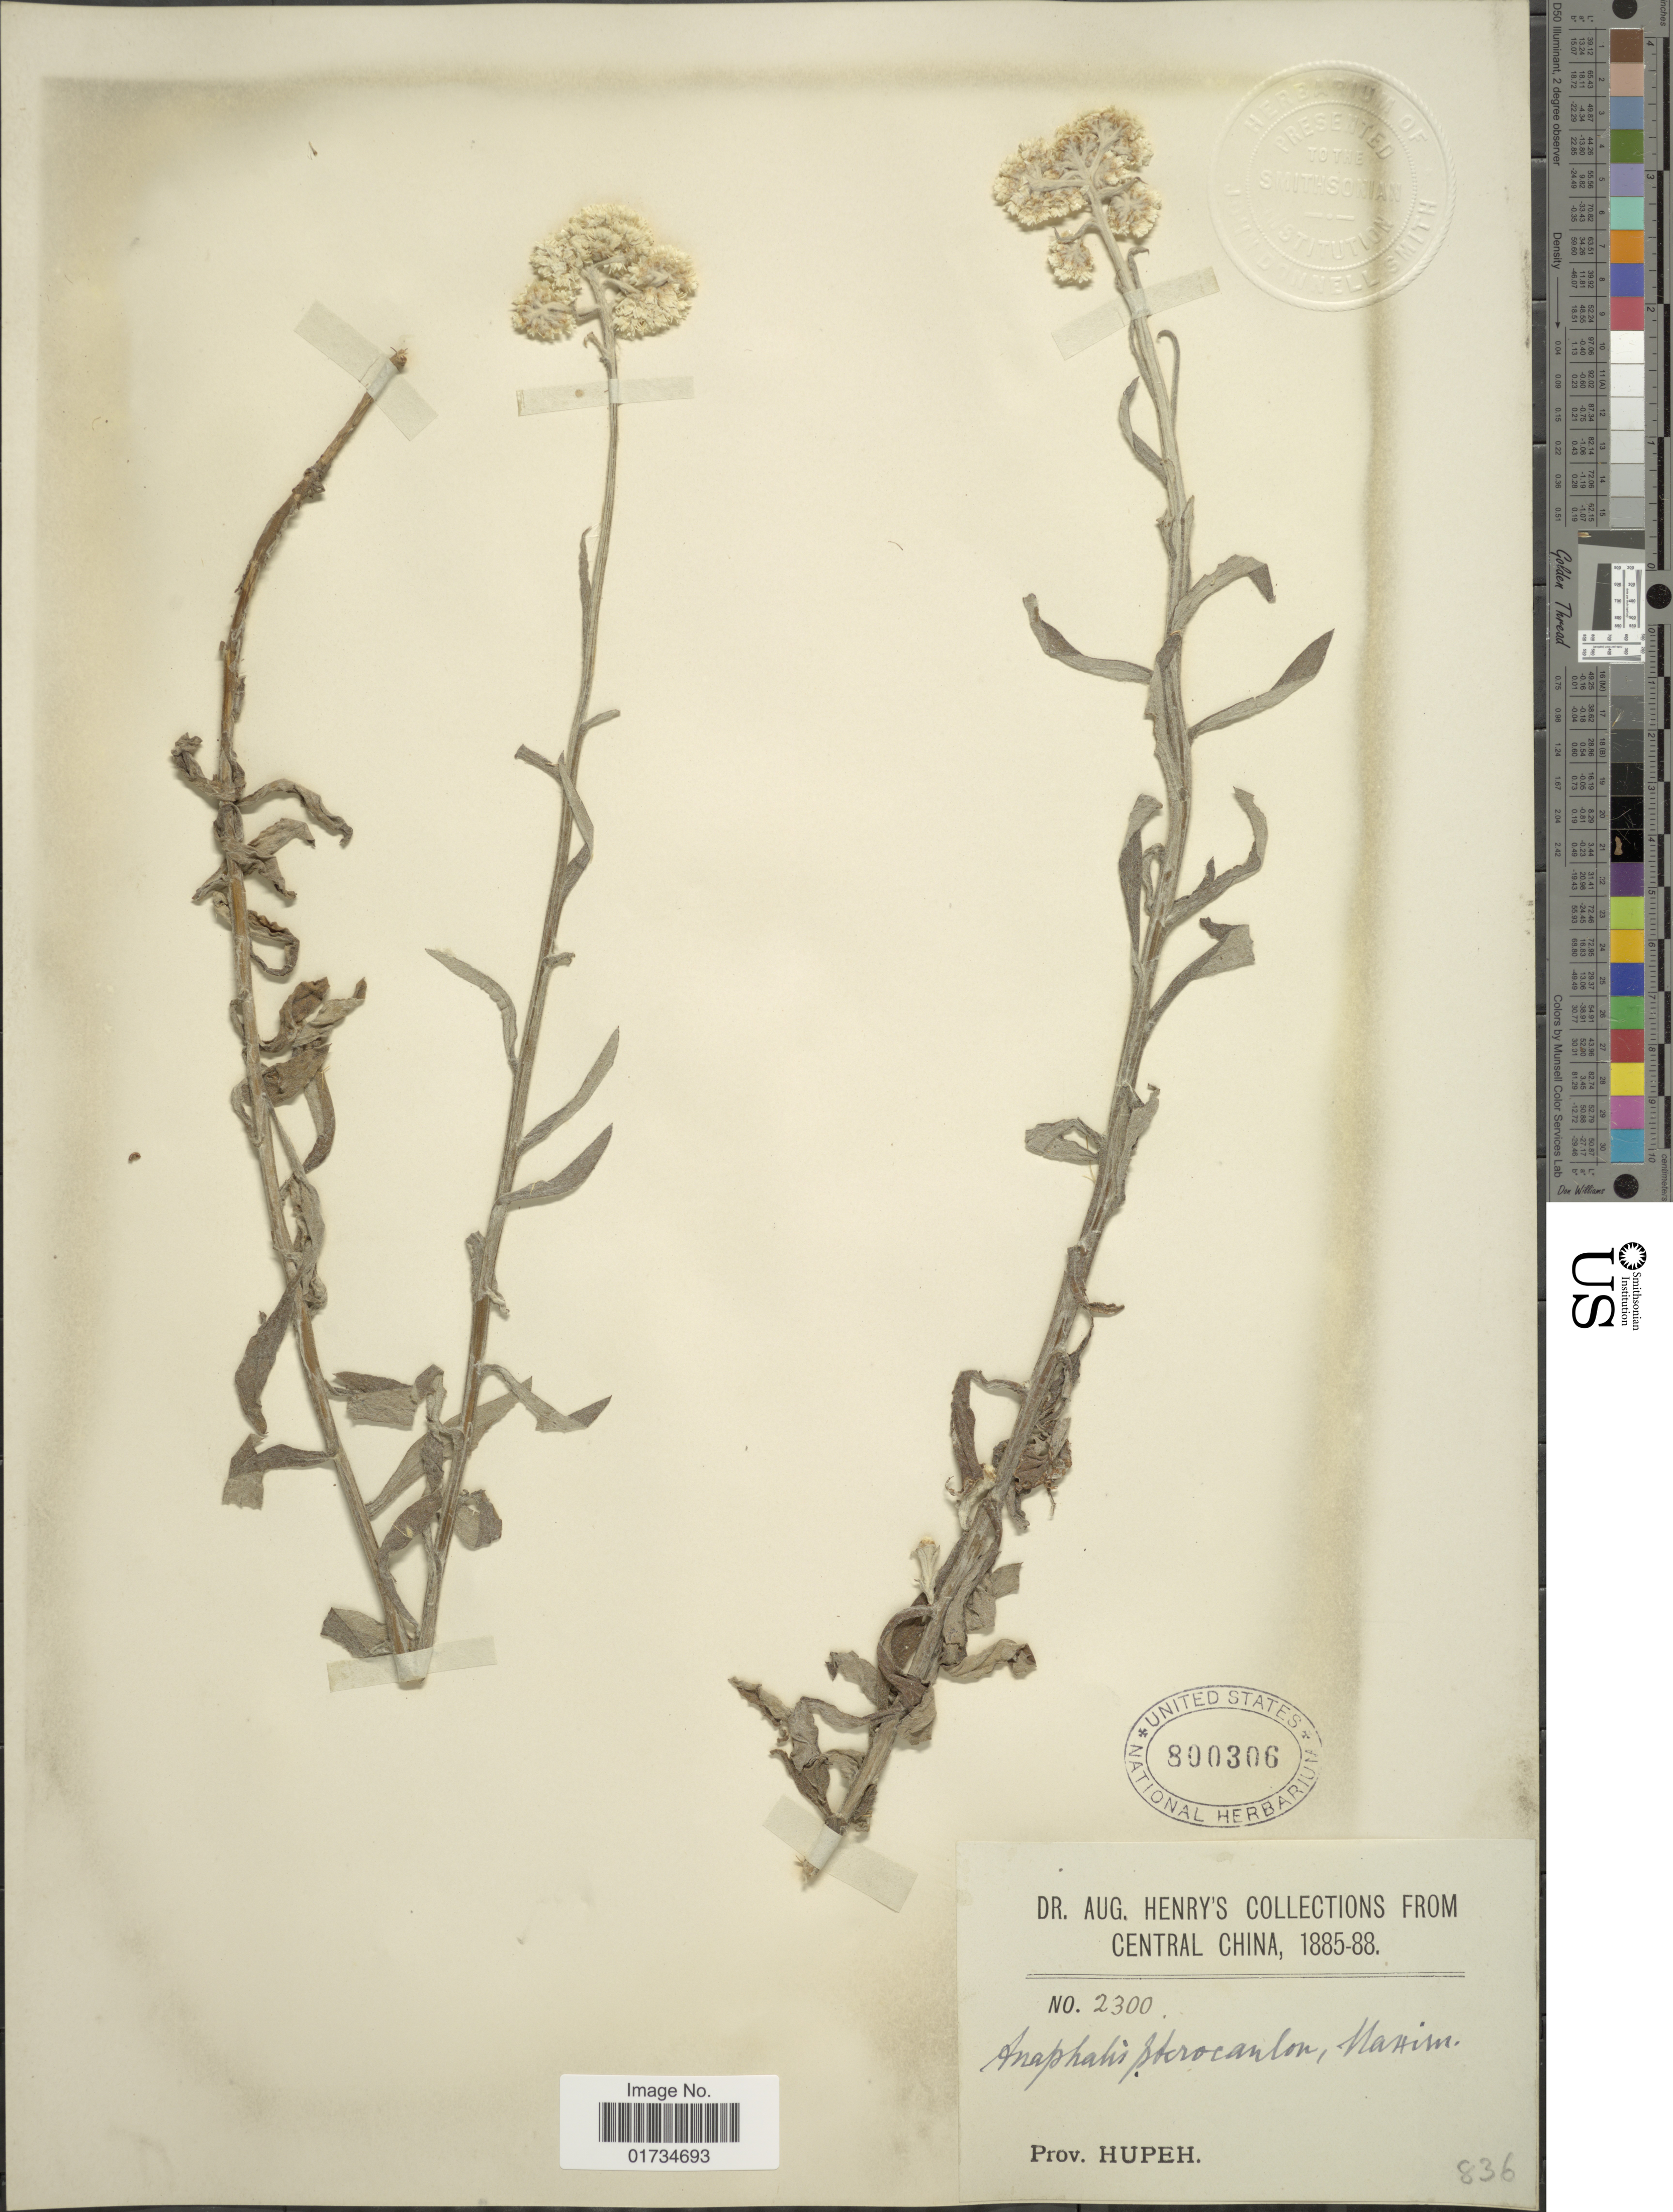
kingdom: Plantae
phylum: Tracheophyta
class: Magnoliopsida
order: Asterales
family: Asteraceae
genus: Anaphalis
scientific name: Anaphalis pterocaulon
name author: Maxim.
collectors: A. Henry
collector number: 2300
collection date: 1885/1888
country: China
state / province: Hubei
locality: Prov. Hupeh. Central China.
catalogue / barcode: US 800306